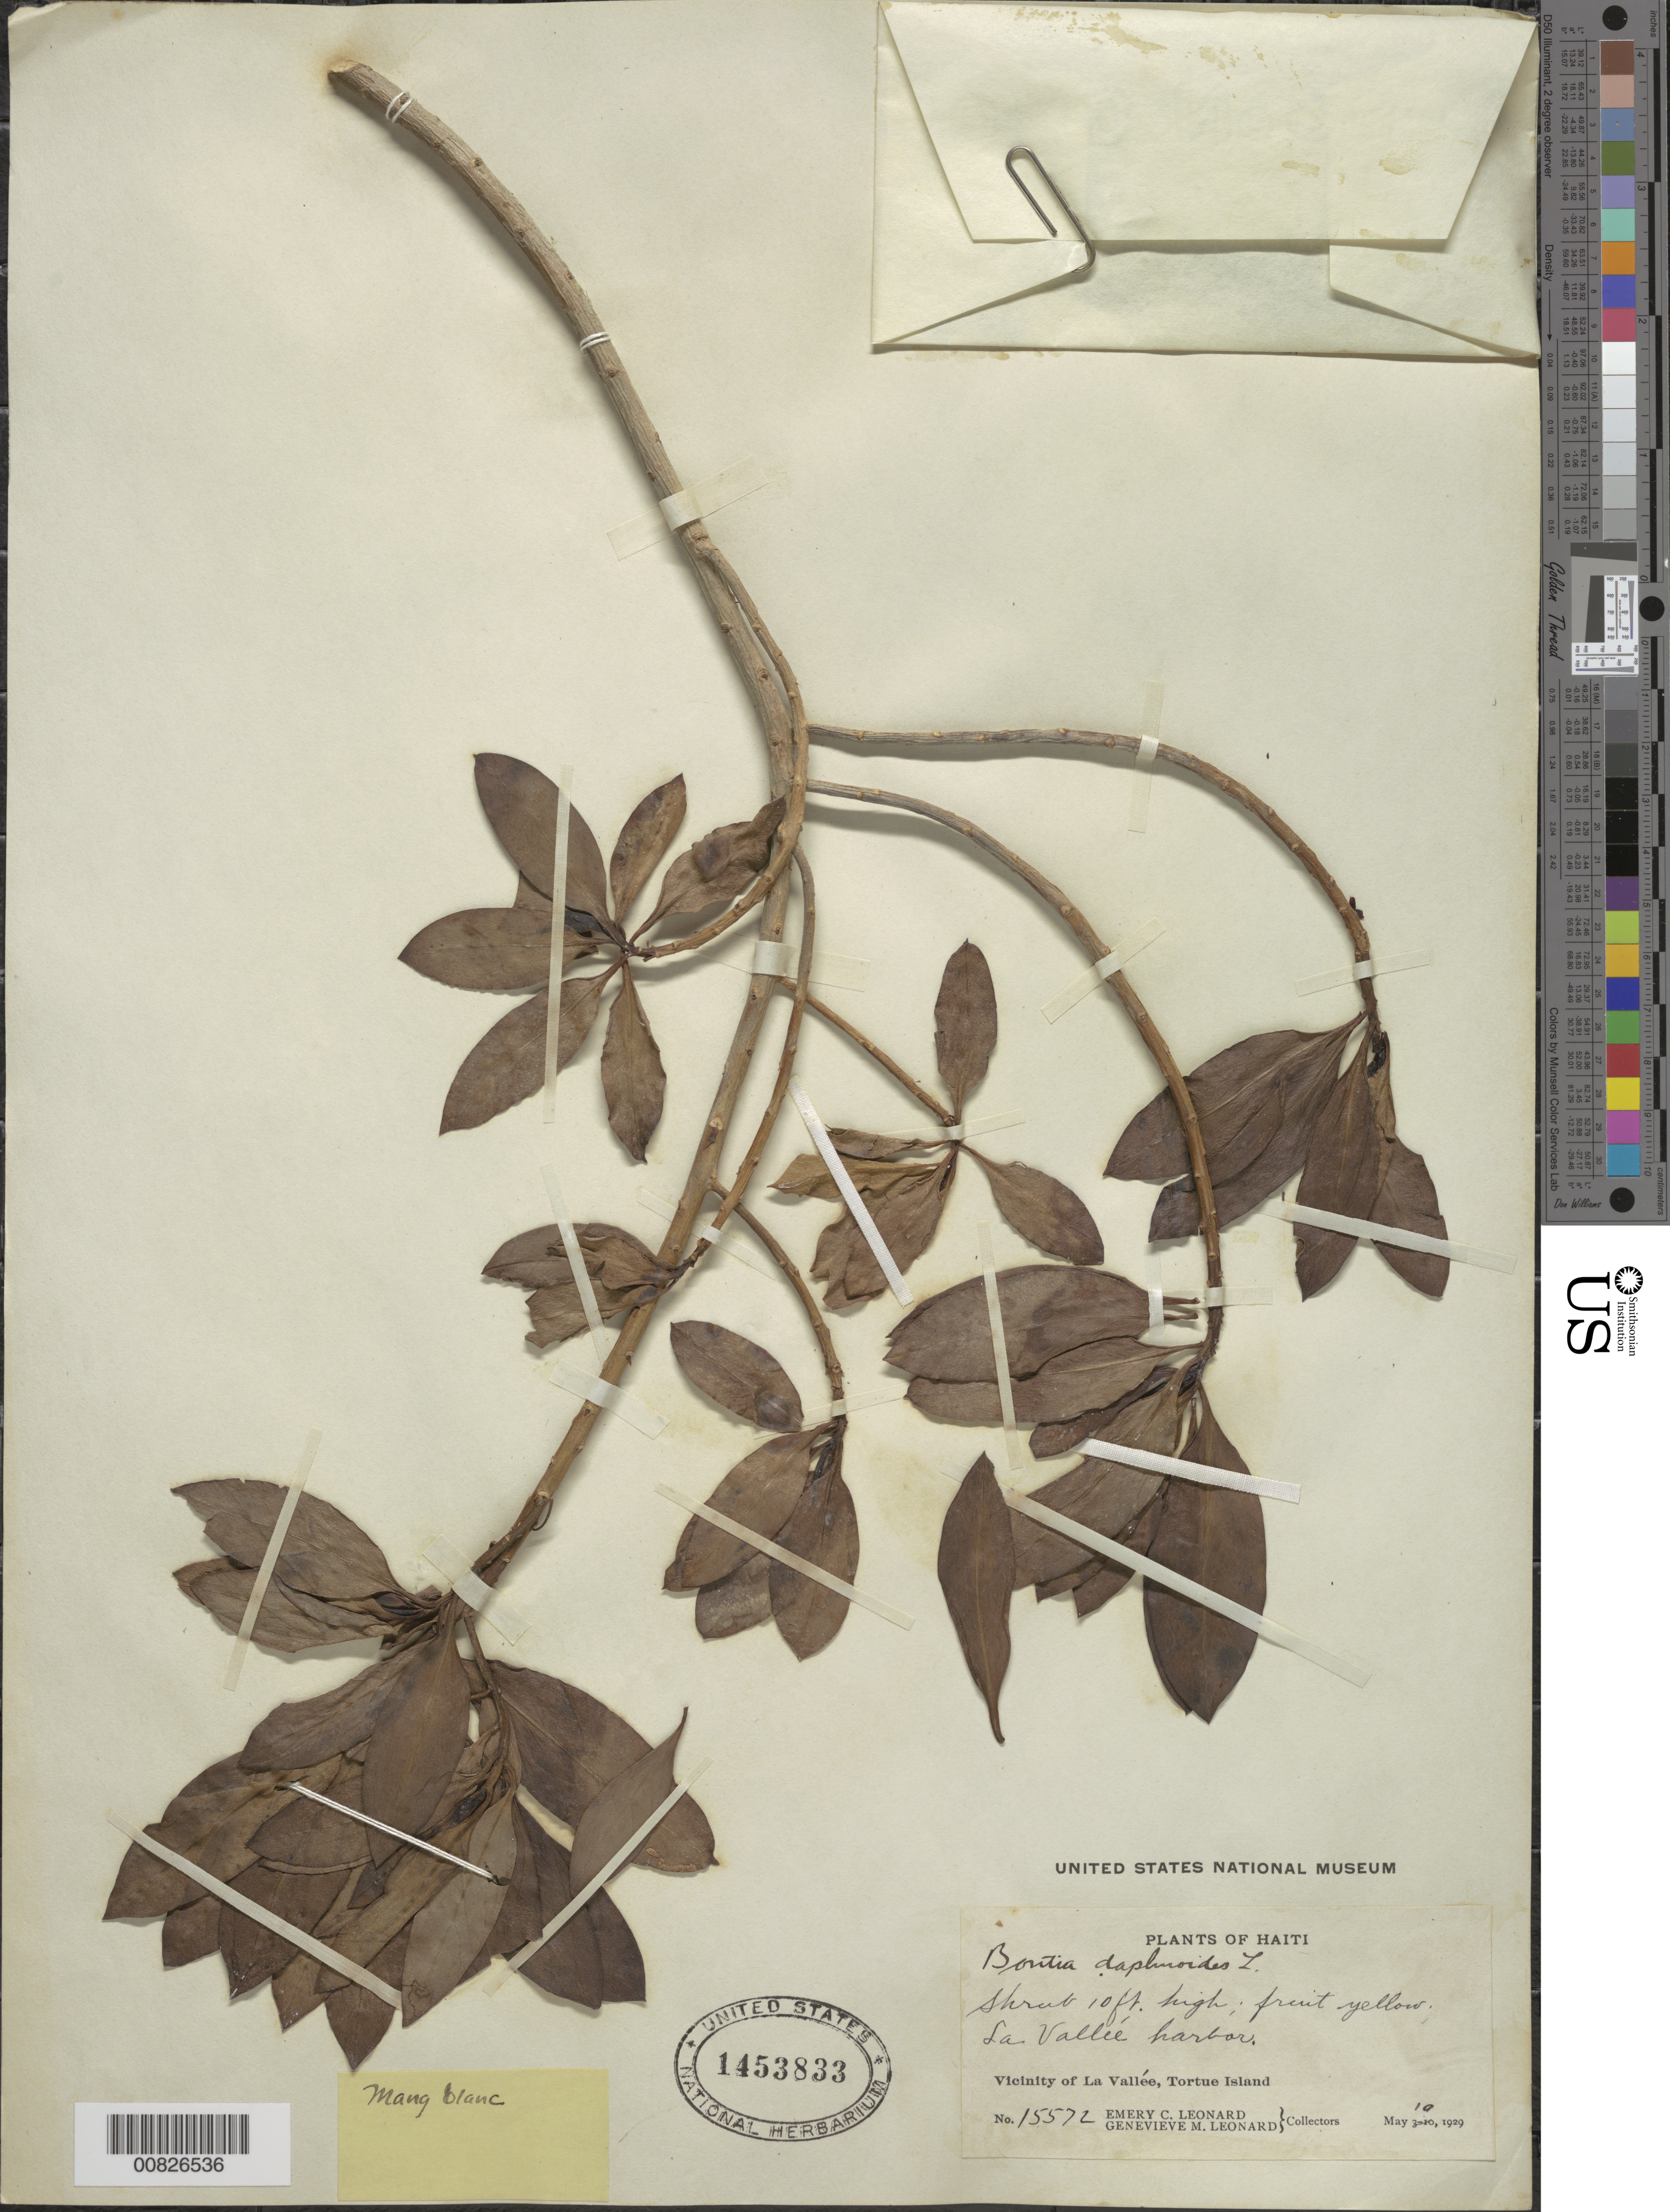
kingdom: Plantae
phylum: Tracheophyta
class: Magnoliopsida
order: Lamiales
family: Scrophulariaceae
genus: Bontia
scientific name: Bontia daphnoides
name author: L.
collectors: E. C. Leonard & G. M. Leonard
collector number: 15572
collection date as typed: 10 May 1929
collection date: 1929-05-10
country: Haiti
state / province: Nord-Ouest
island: Île de la Tortue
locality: Vicinity of La Vallée, La Vallée harbor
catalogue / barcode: US 1453833